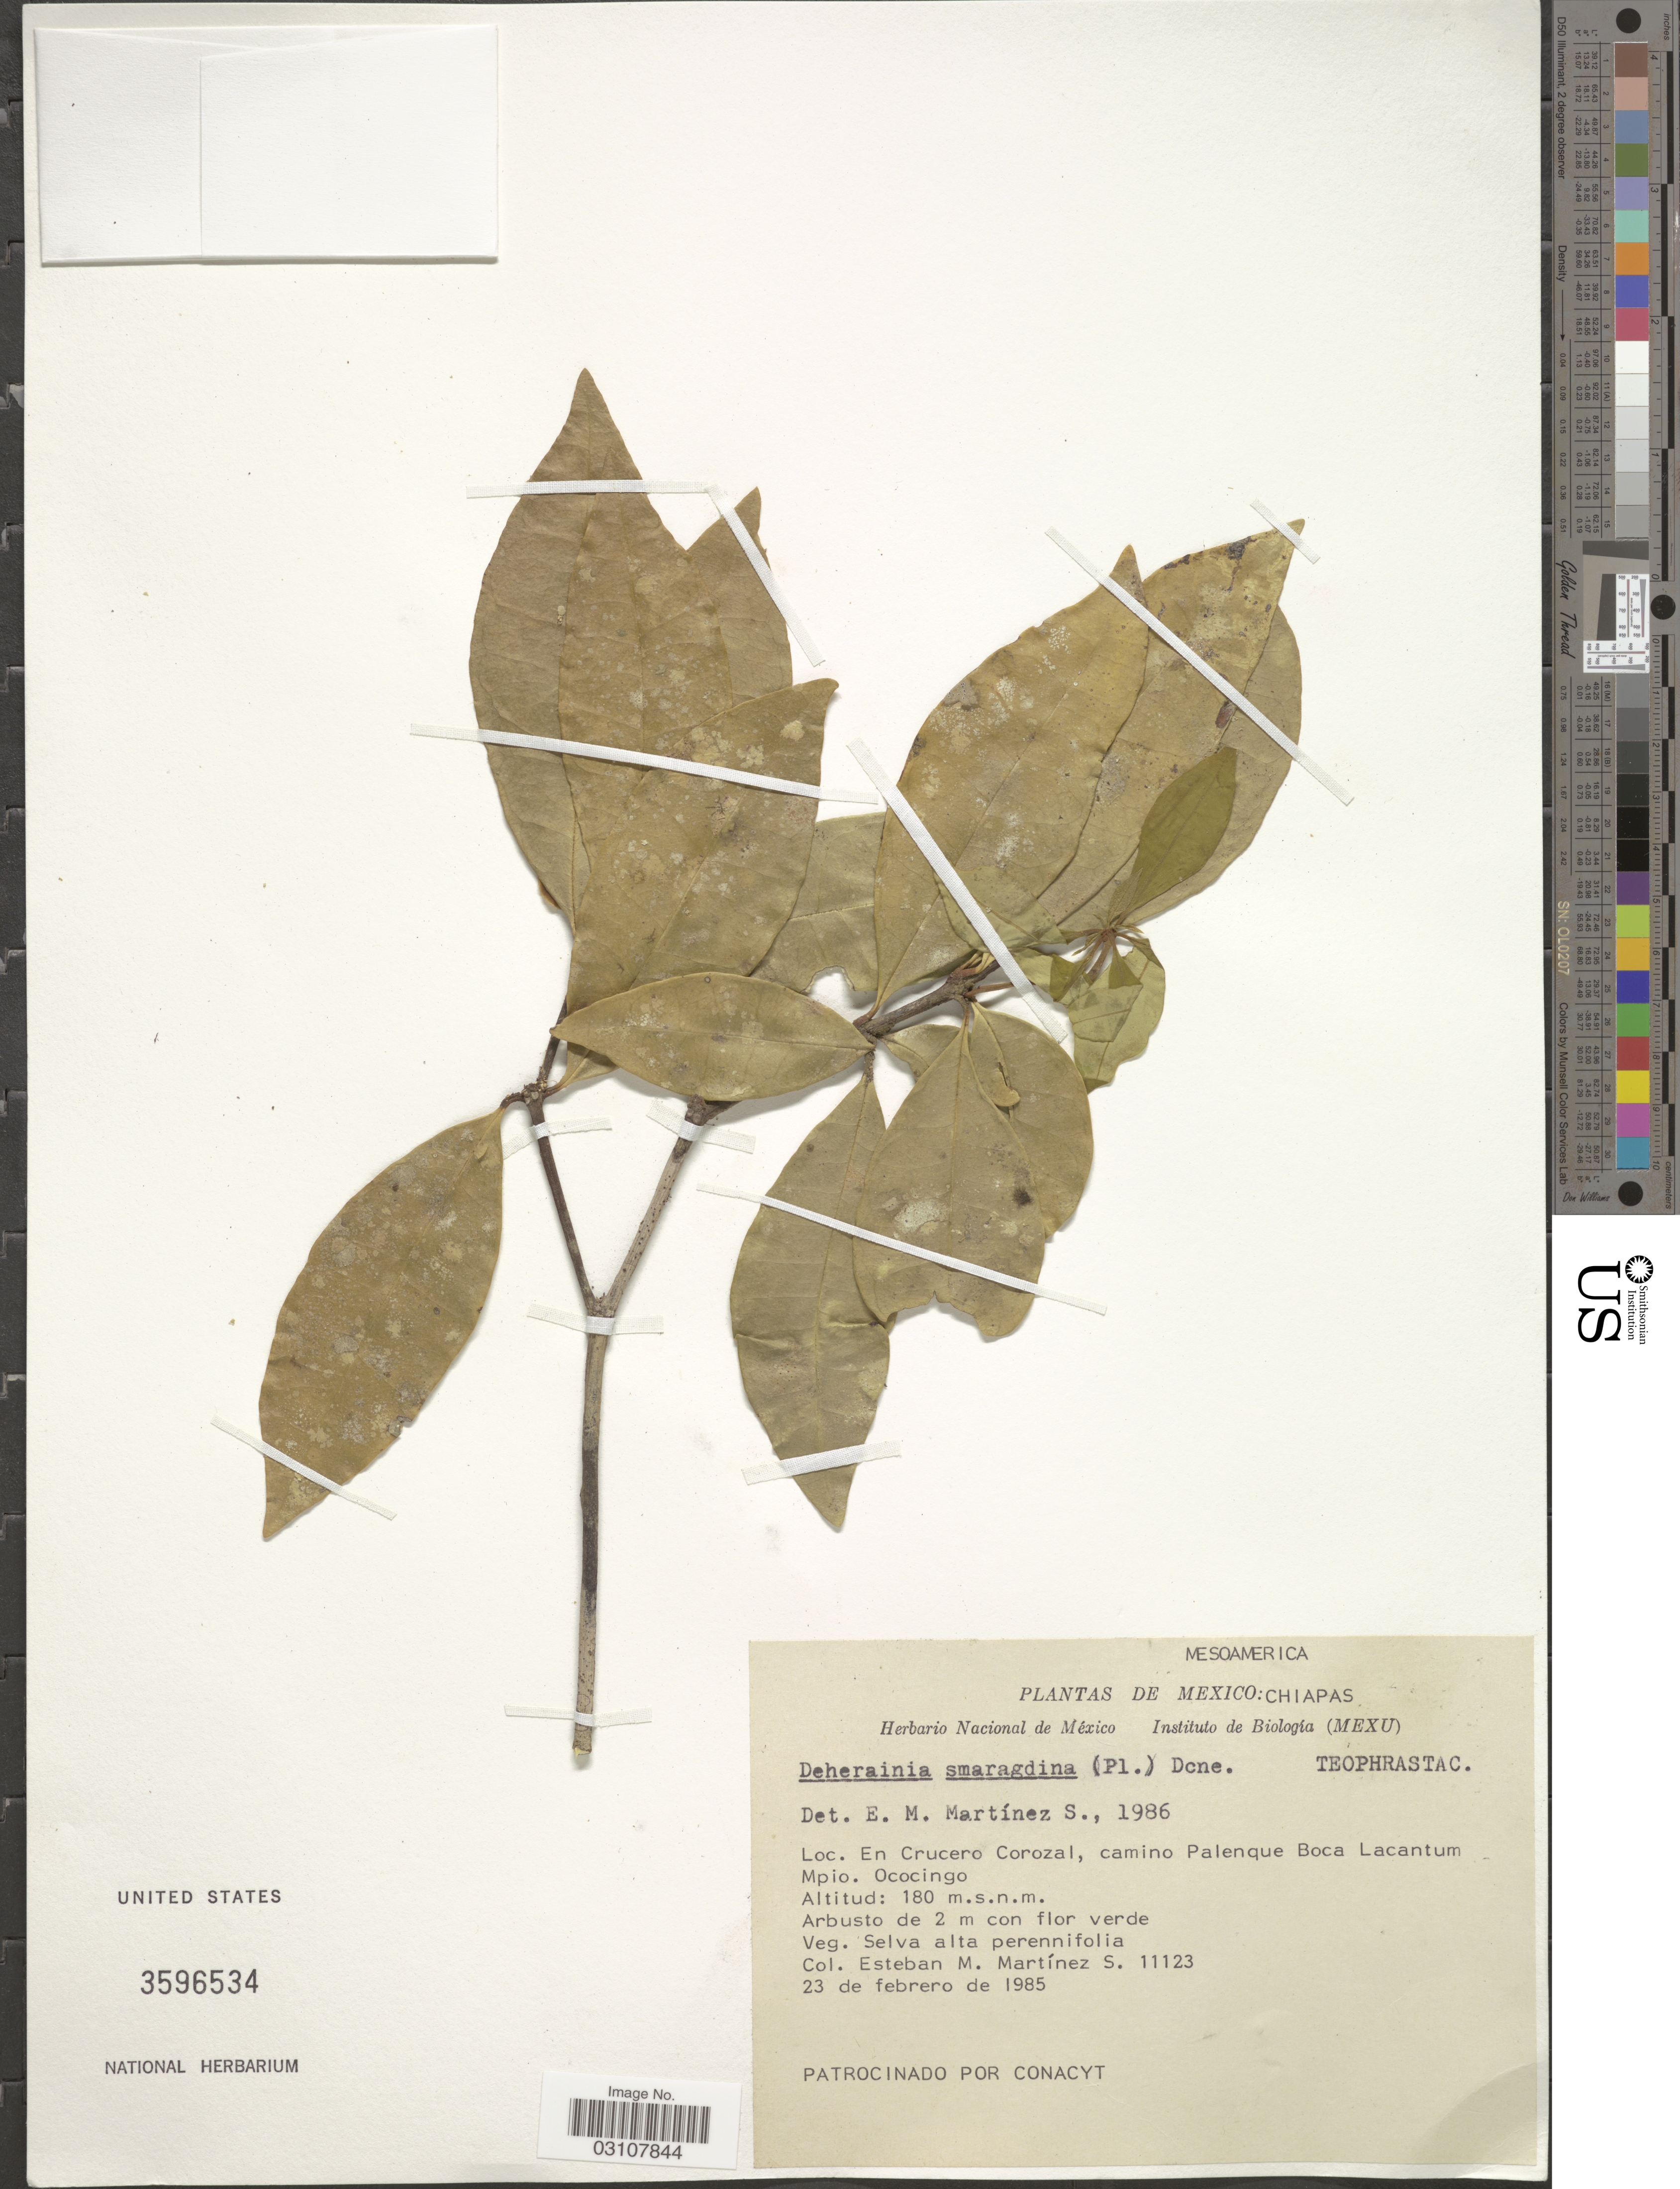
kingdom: Plantae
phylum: Tracheophyta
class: Magnoliopsida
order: Ericales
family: Primulaceae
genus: Deherainia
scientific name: Deherainia smaragdina subsp. smaragdina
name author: (Planch. ex Linden) Decne.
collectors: E. M. Martínez S.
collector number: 11123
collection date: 1985-02-23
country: Mexico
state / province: Chiapas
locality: En Crucero Corozal, camino Palenque Boca Lacantum Mpio. Ococingo.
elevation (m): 180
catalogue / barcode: US 3596534